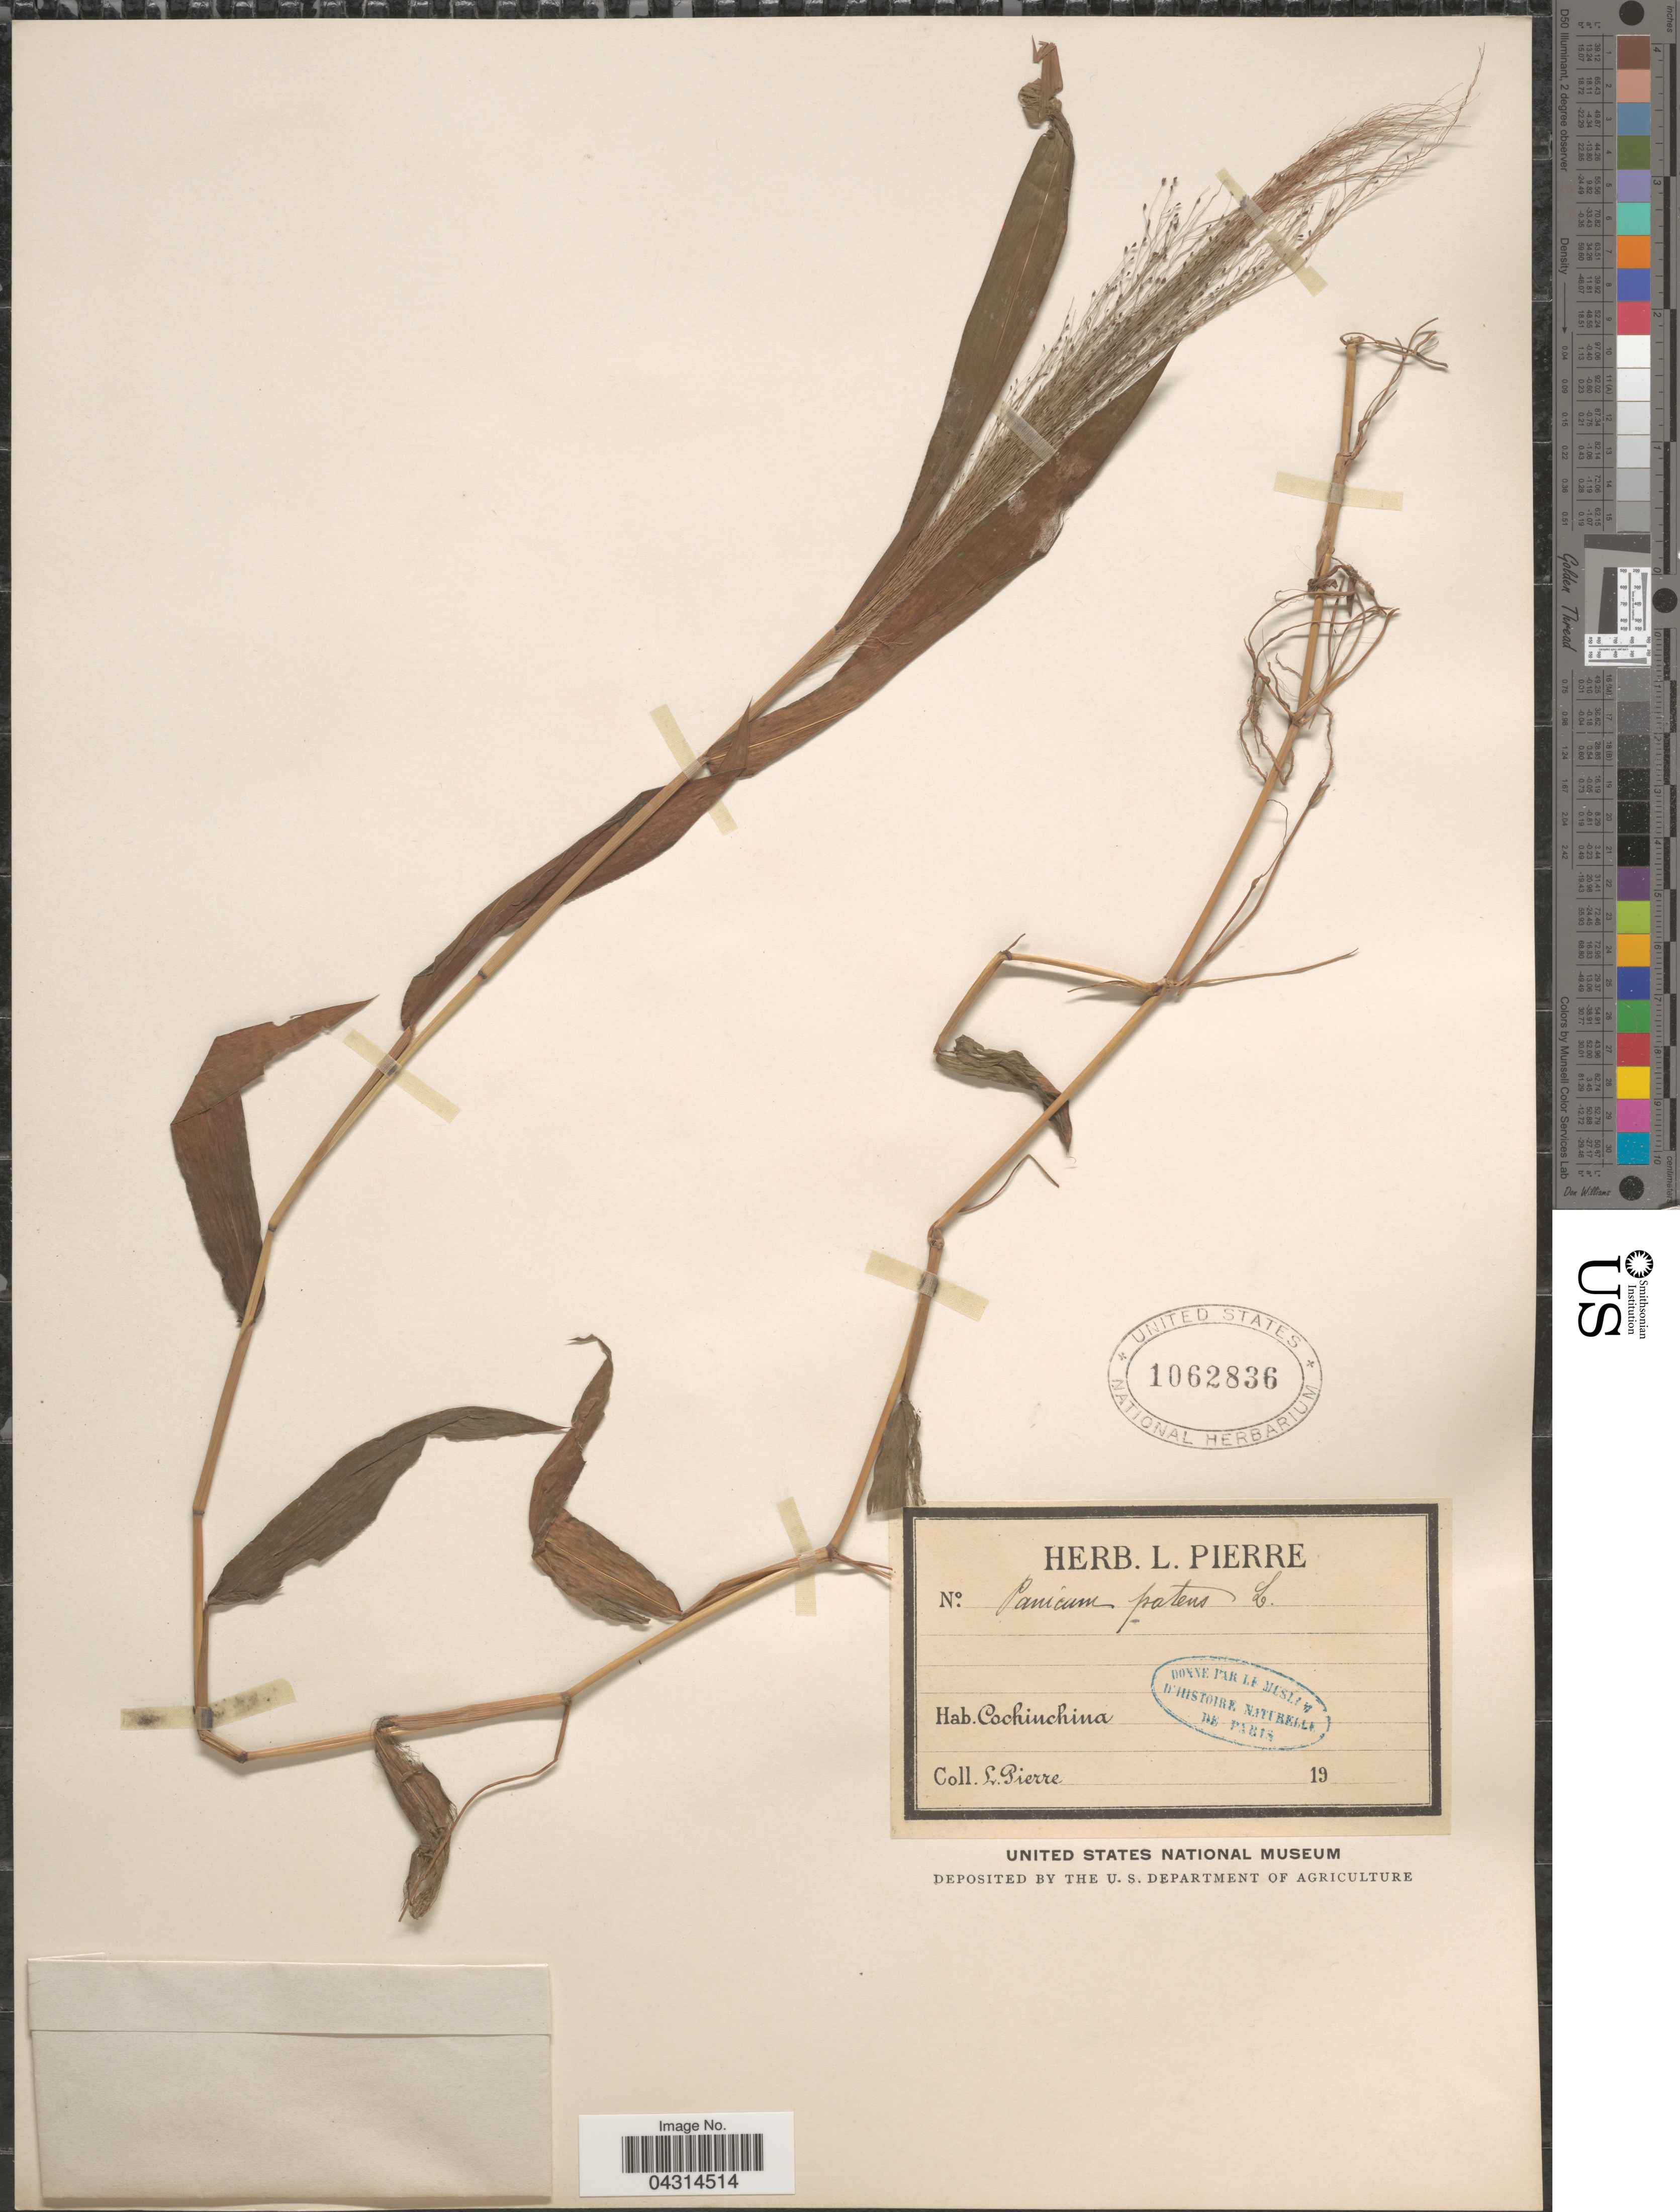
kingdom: Plantae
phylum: Tracheophyta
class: Liliopsida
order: Poales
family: Poaceae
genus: Cyrtococcum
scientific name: Cyrtococcum sp.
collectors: L. Pierre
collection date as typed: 19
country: Vietnam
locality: Cochinchina.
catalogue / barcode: US 1062836